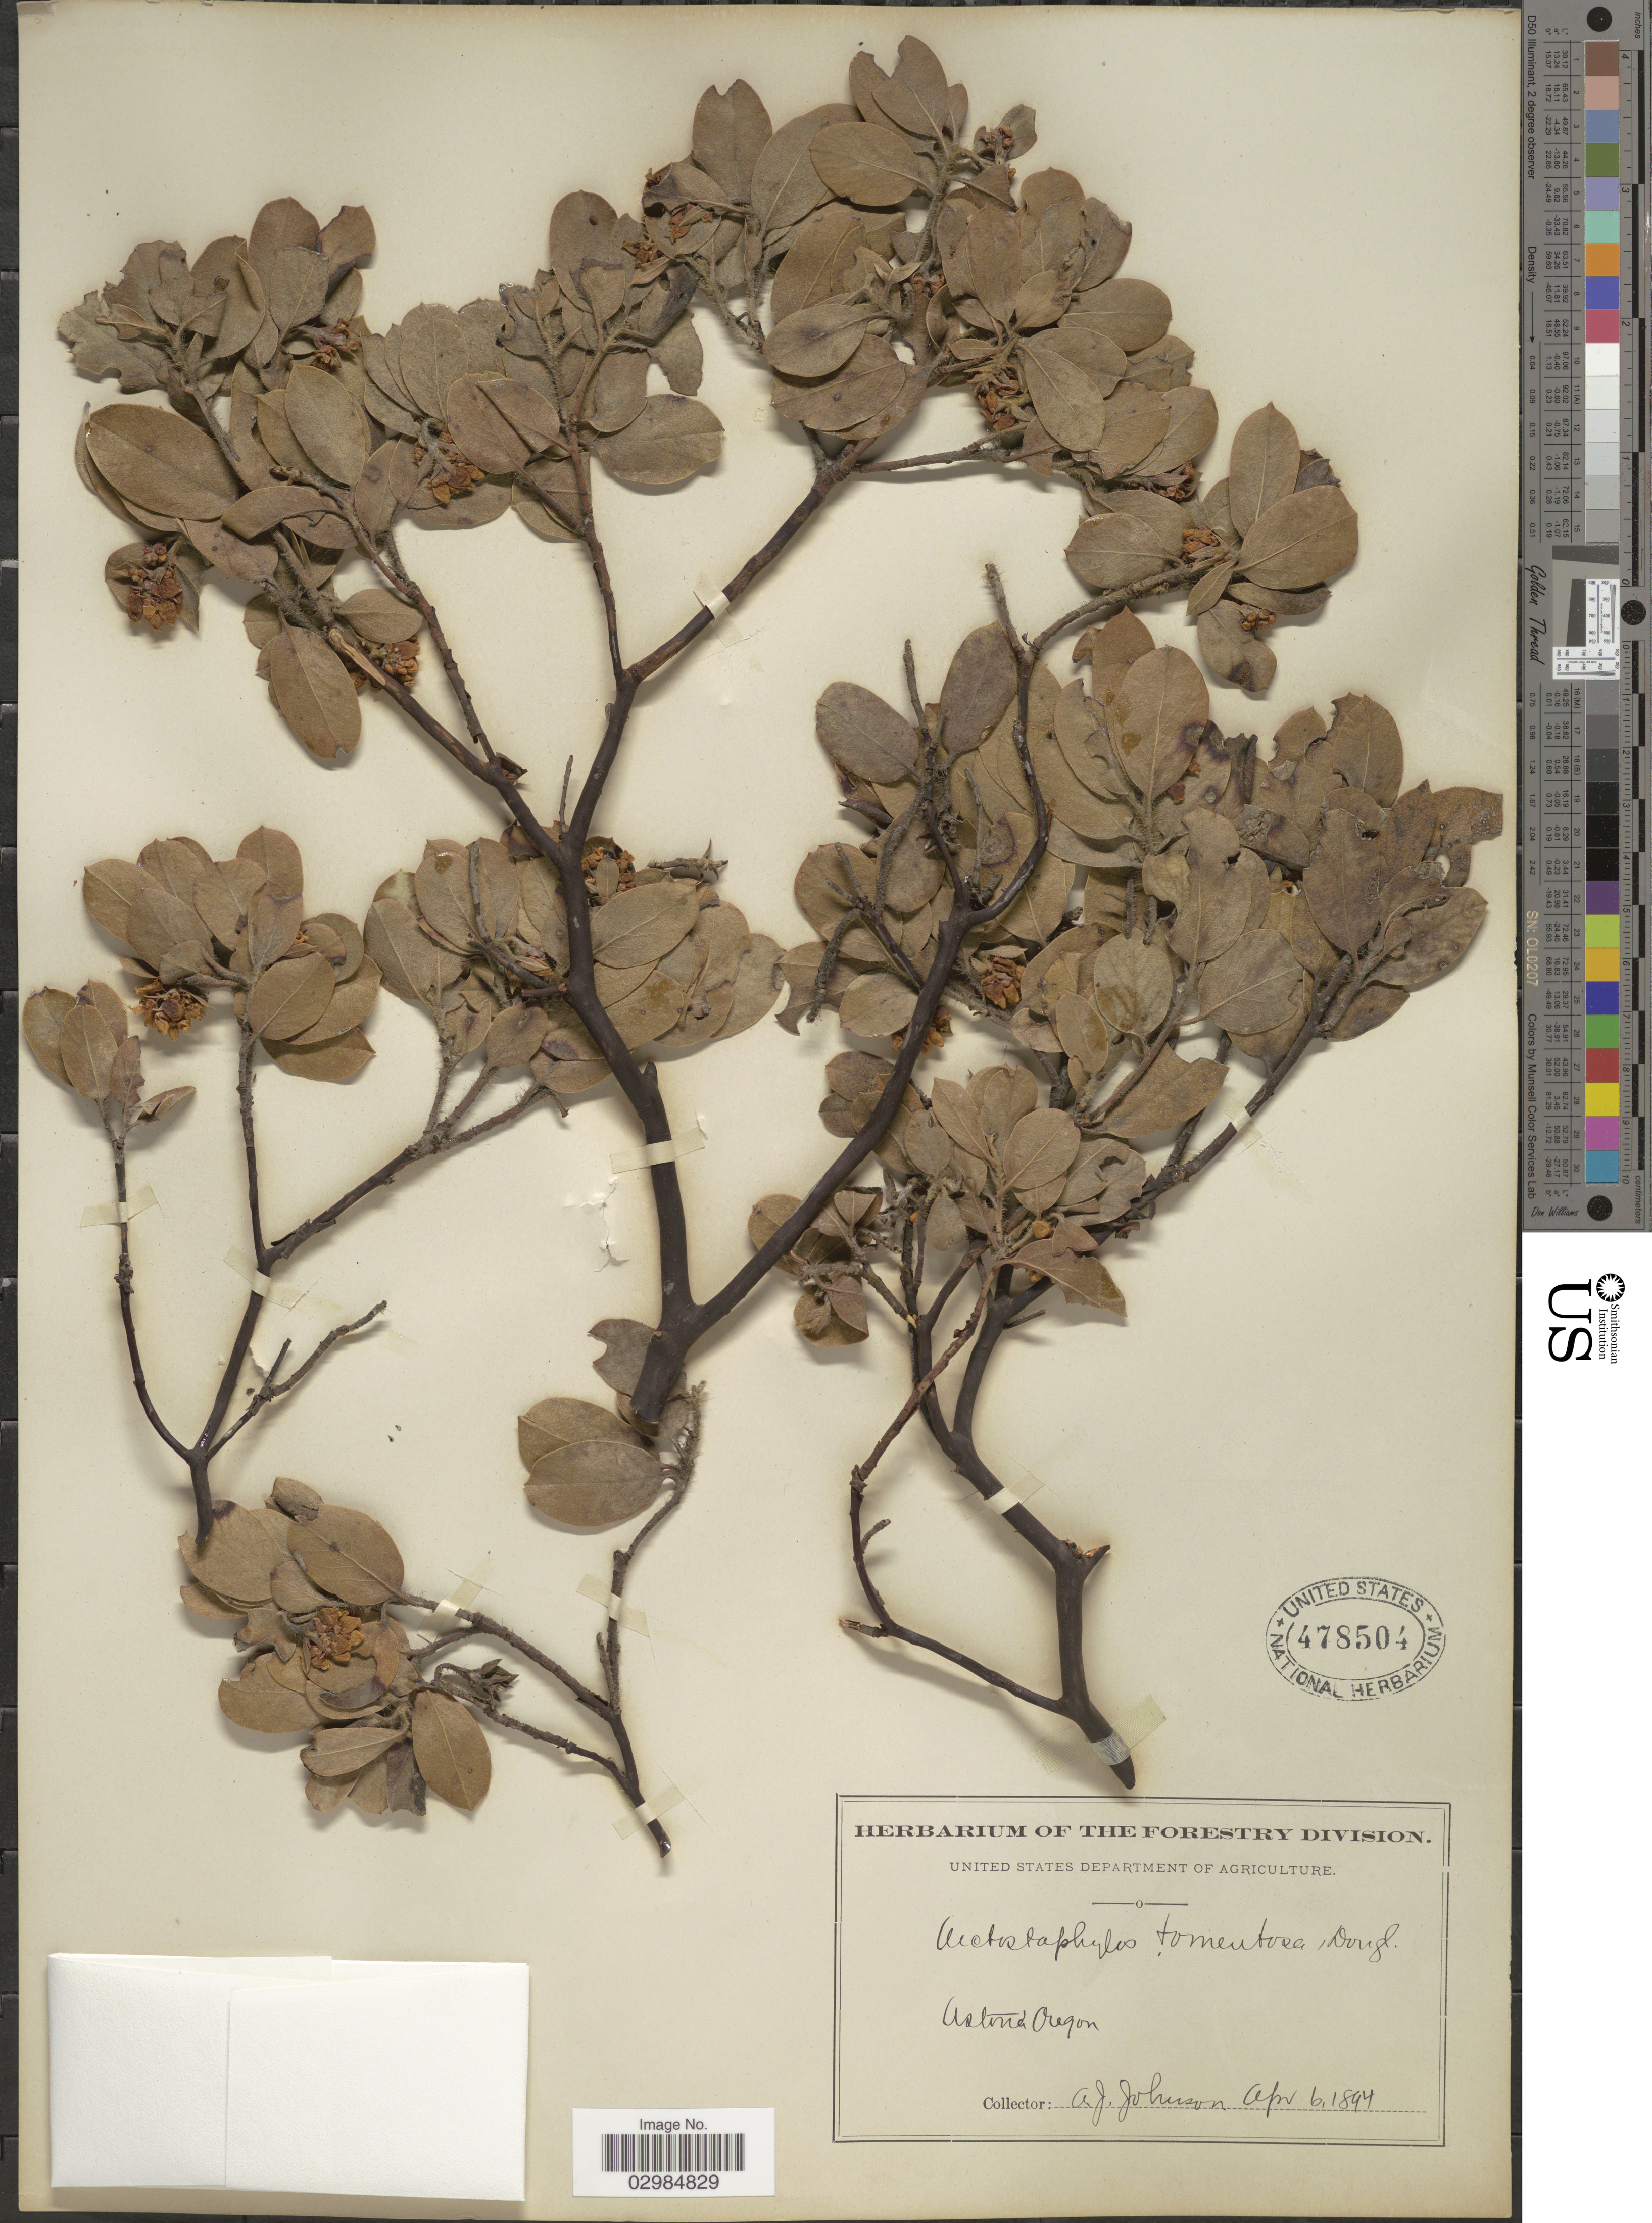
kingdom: Plantae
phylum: Tracheophyta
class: Magnoliopsida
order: Ericales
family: Ericaceae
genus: Arctostaphylos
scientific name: Arctostaphylos tomentosa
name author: (Pursh) Lindl.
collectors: A. Johnson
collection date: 1894-04-06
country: United States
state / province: Oregon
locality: Astoria.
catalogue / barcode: US 478504